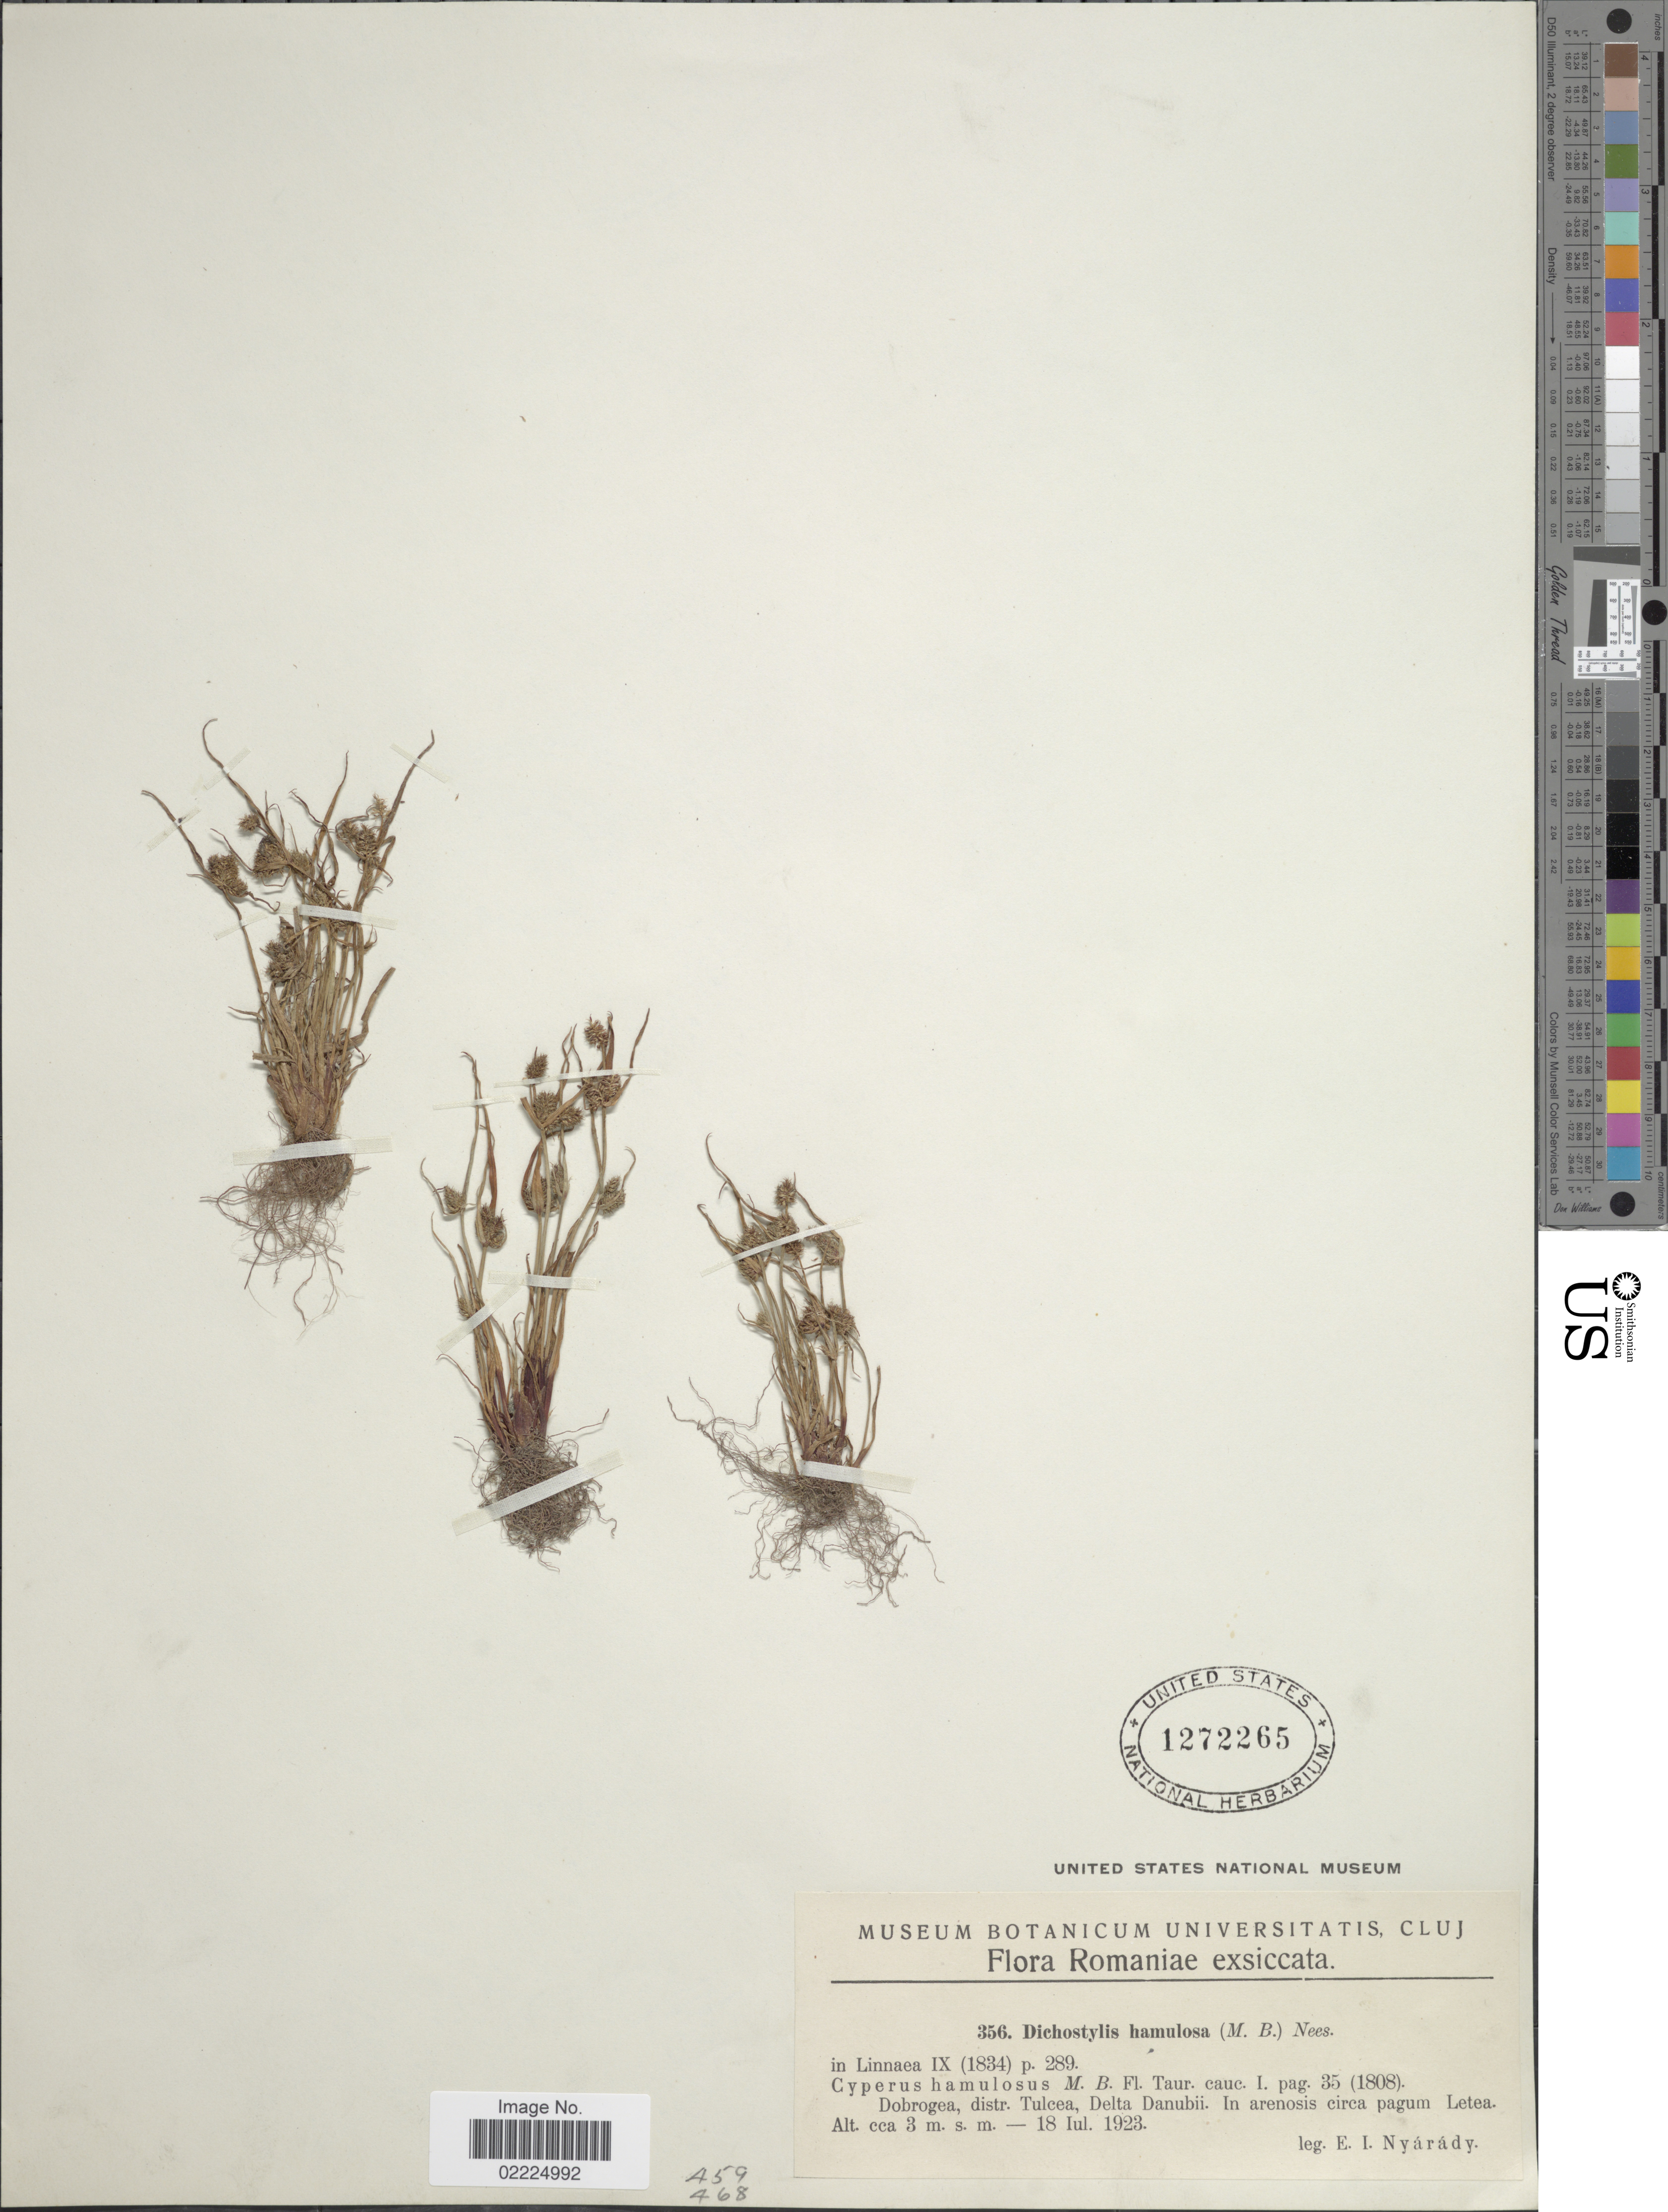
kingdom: Plantae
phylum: Tracheophyta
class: Liliopsida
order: Poales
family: Cyperaceae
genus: Cyperus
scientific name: Cyperus hamulosus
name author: M. Bieb.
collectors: E. Nyárády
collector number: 356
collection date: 1923-07-18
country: Romania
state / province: Tulcea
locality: Dobrogea, distr. Tulcea, Delta Danubii. In arenosis circa pagum Letea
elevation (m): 3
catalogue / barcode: US 1272265